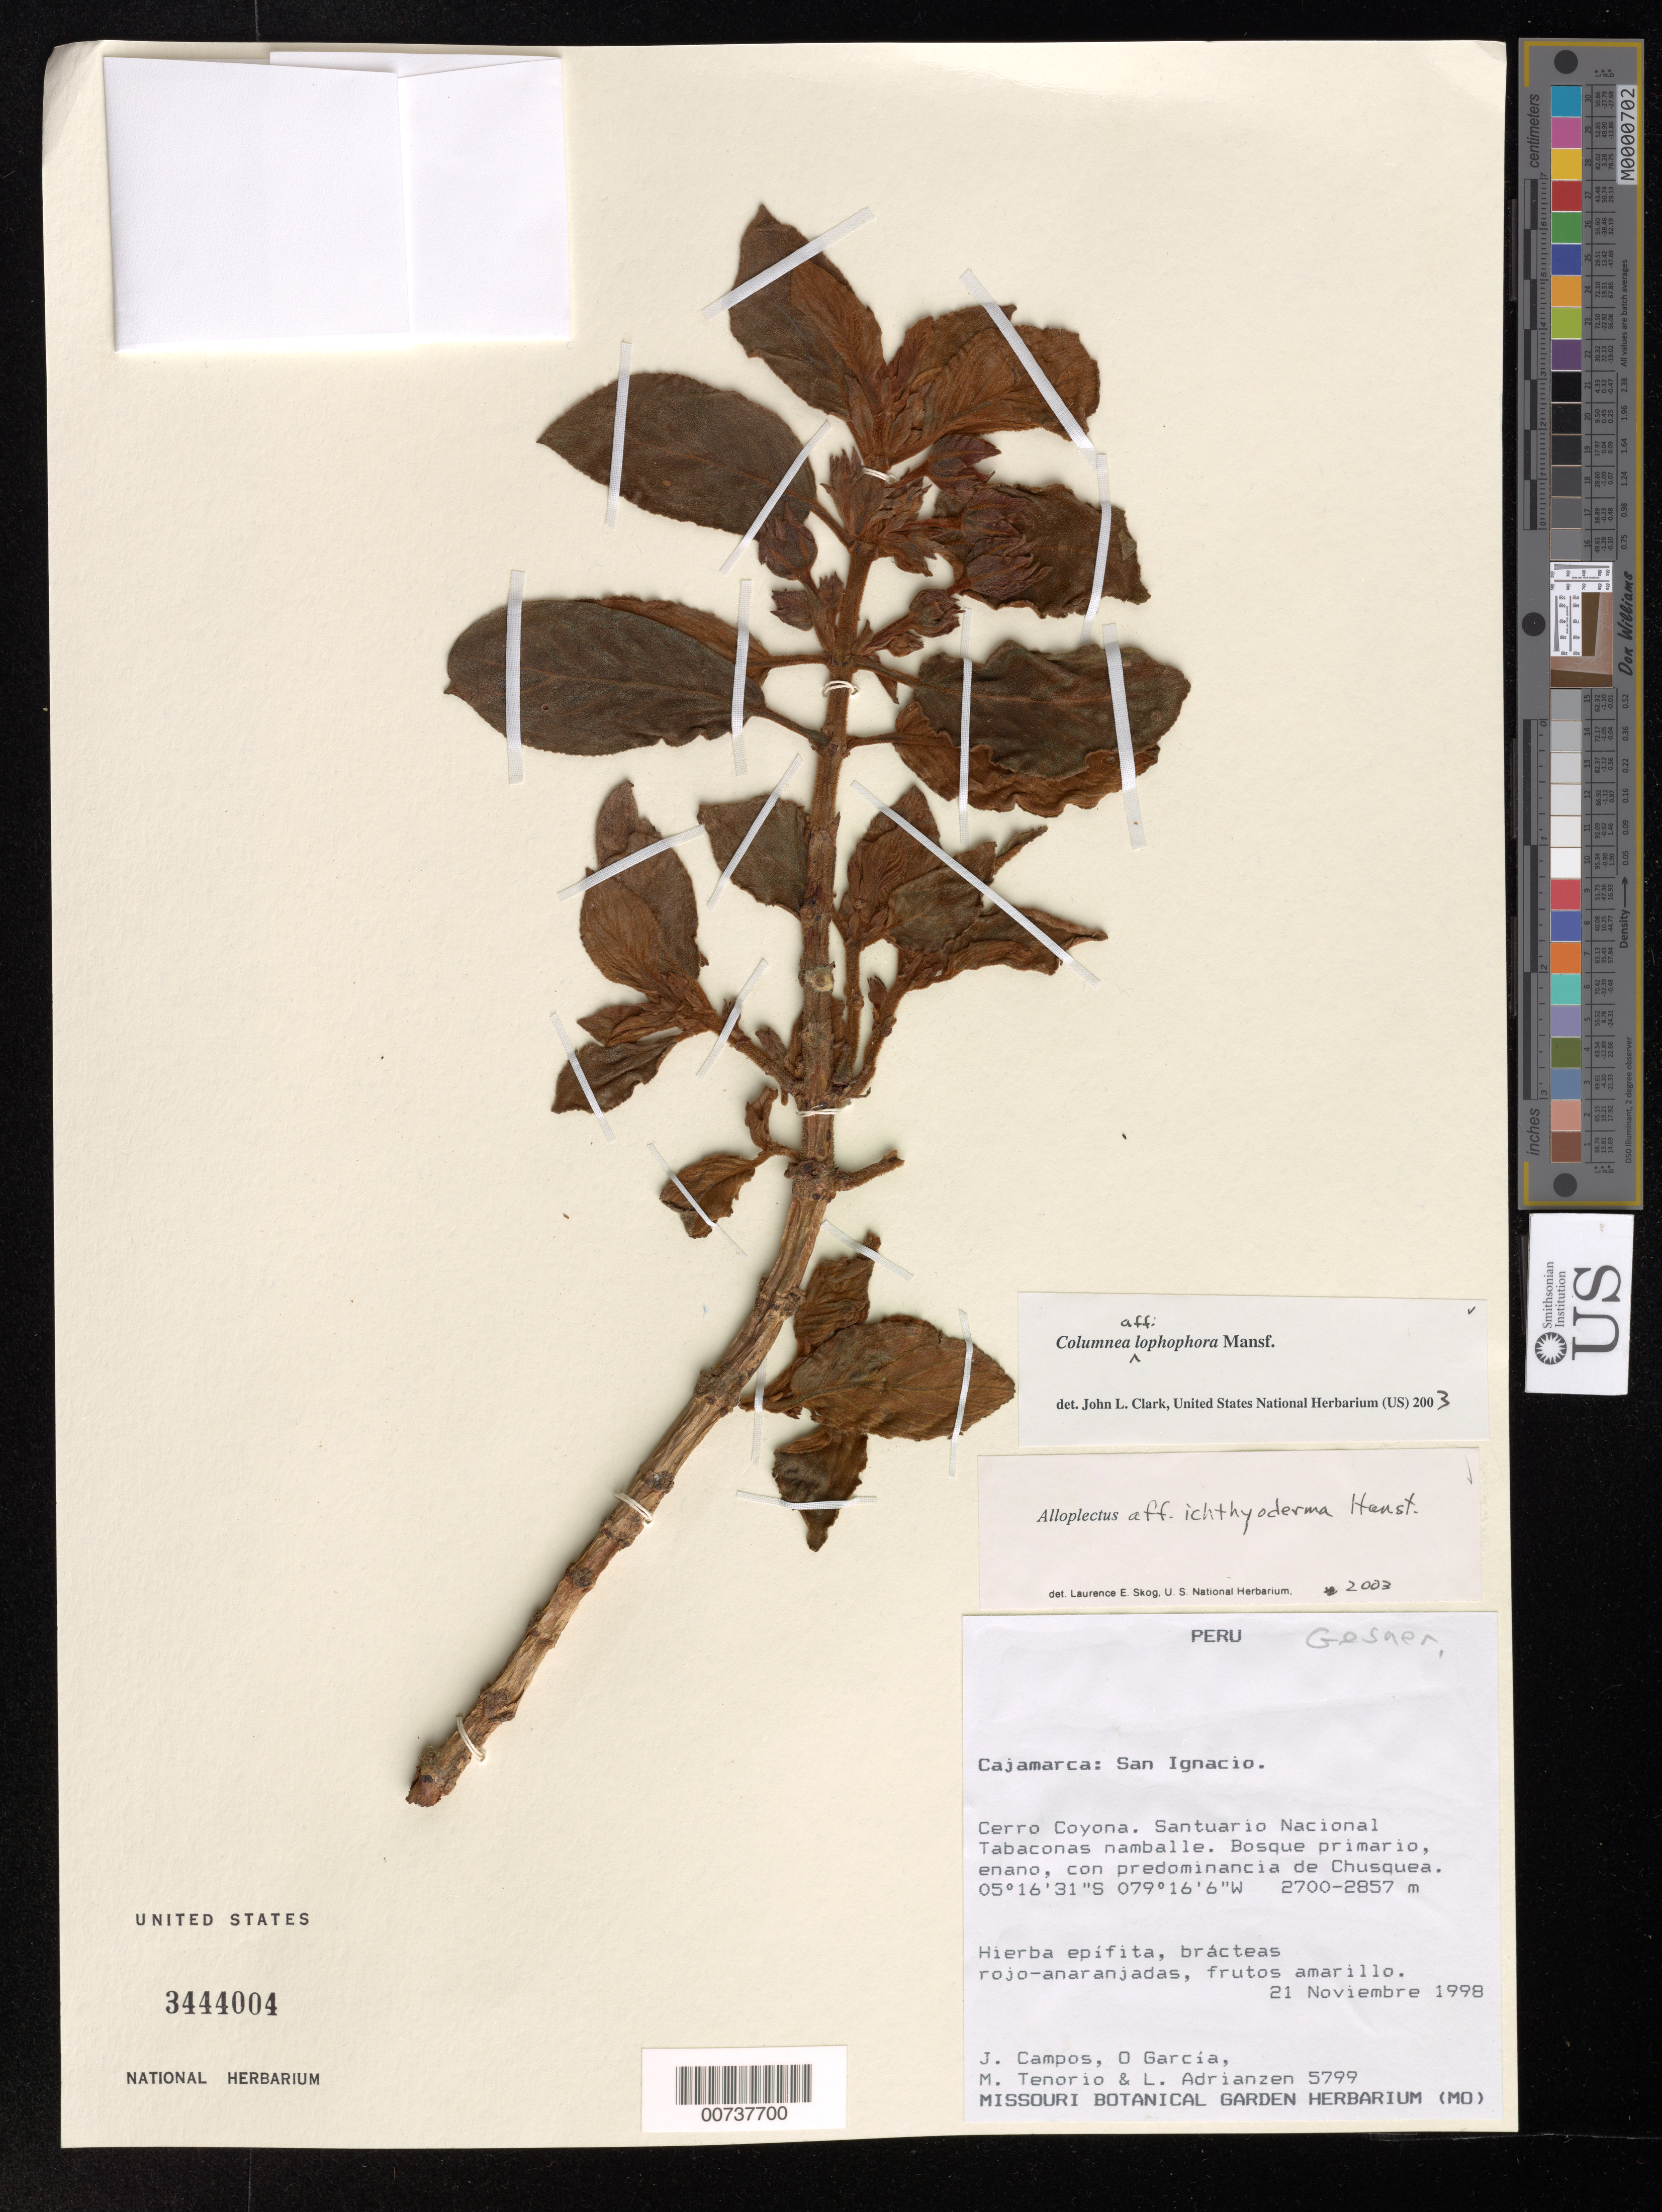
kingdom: Plantae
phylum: Tracheophyta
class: Magnoliopsida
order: Lamiales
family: Gesneriaceae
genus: Columnea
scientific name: Columnea lophophora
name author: Mansf.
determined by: Clark, J. L., (SEL), The Marie Selby Botanical Garden (UNITED STATES)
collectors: J. Campos, O. Garcia, M. Tenorio & L. Adrianzen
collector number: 5799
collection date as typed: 21 Nov 1998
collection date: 1998-11-21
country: Peru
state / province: Cajamarca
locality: Prov. San Ignacio. Cerro Coyona. Santuario Nacional Tabaconas namballe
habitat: Bosque primario, enano, con predominancia de Chusquea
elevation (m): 2700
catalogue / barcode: US 3444004